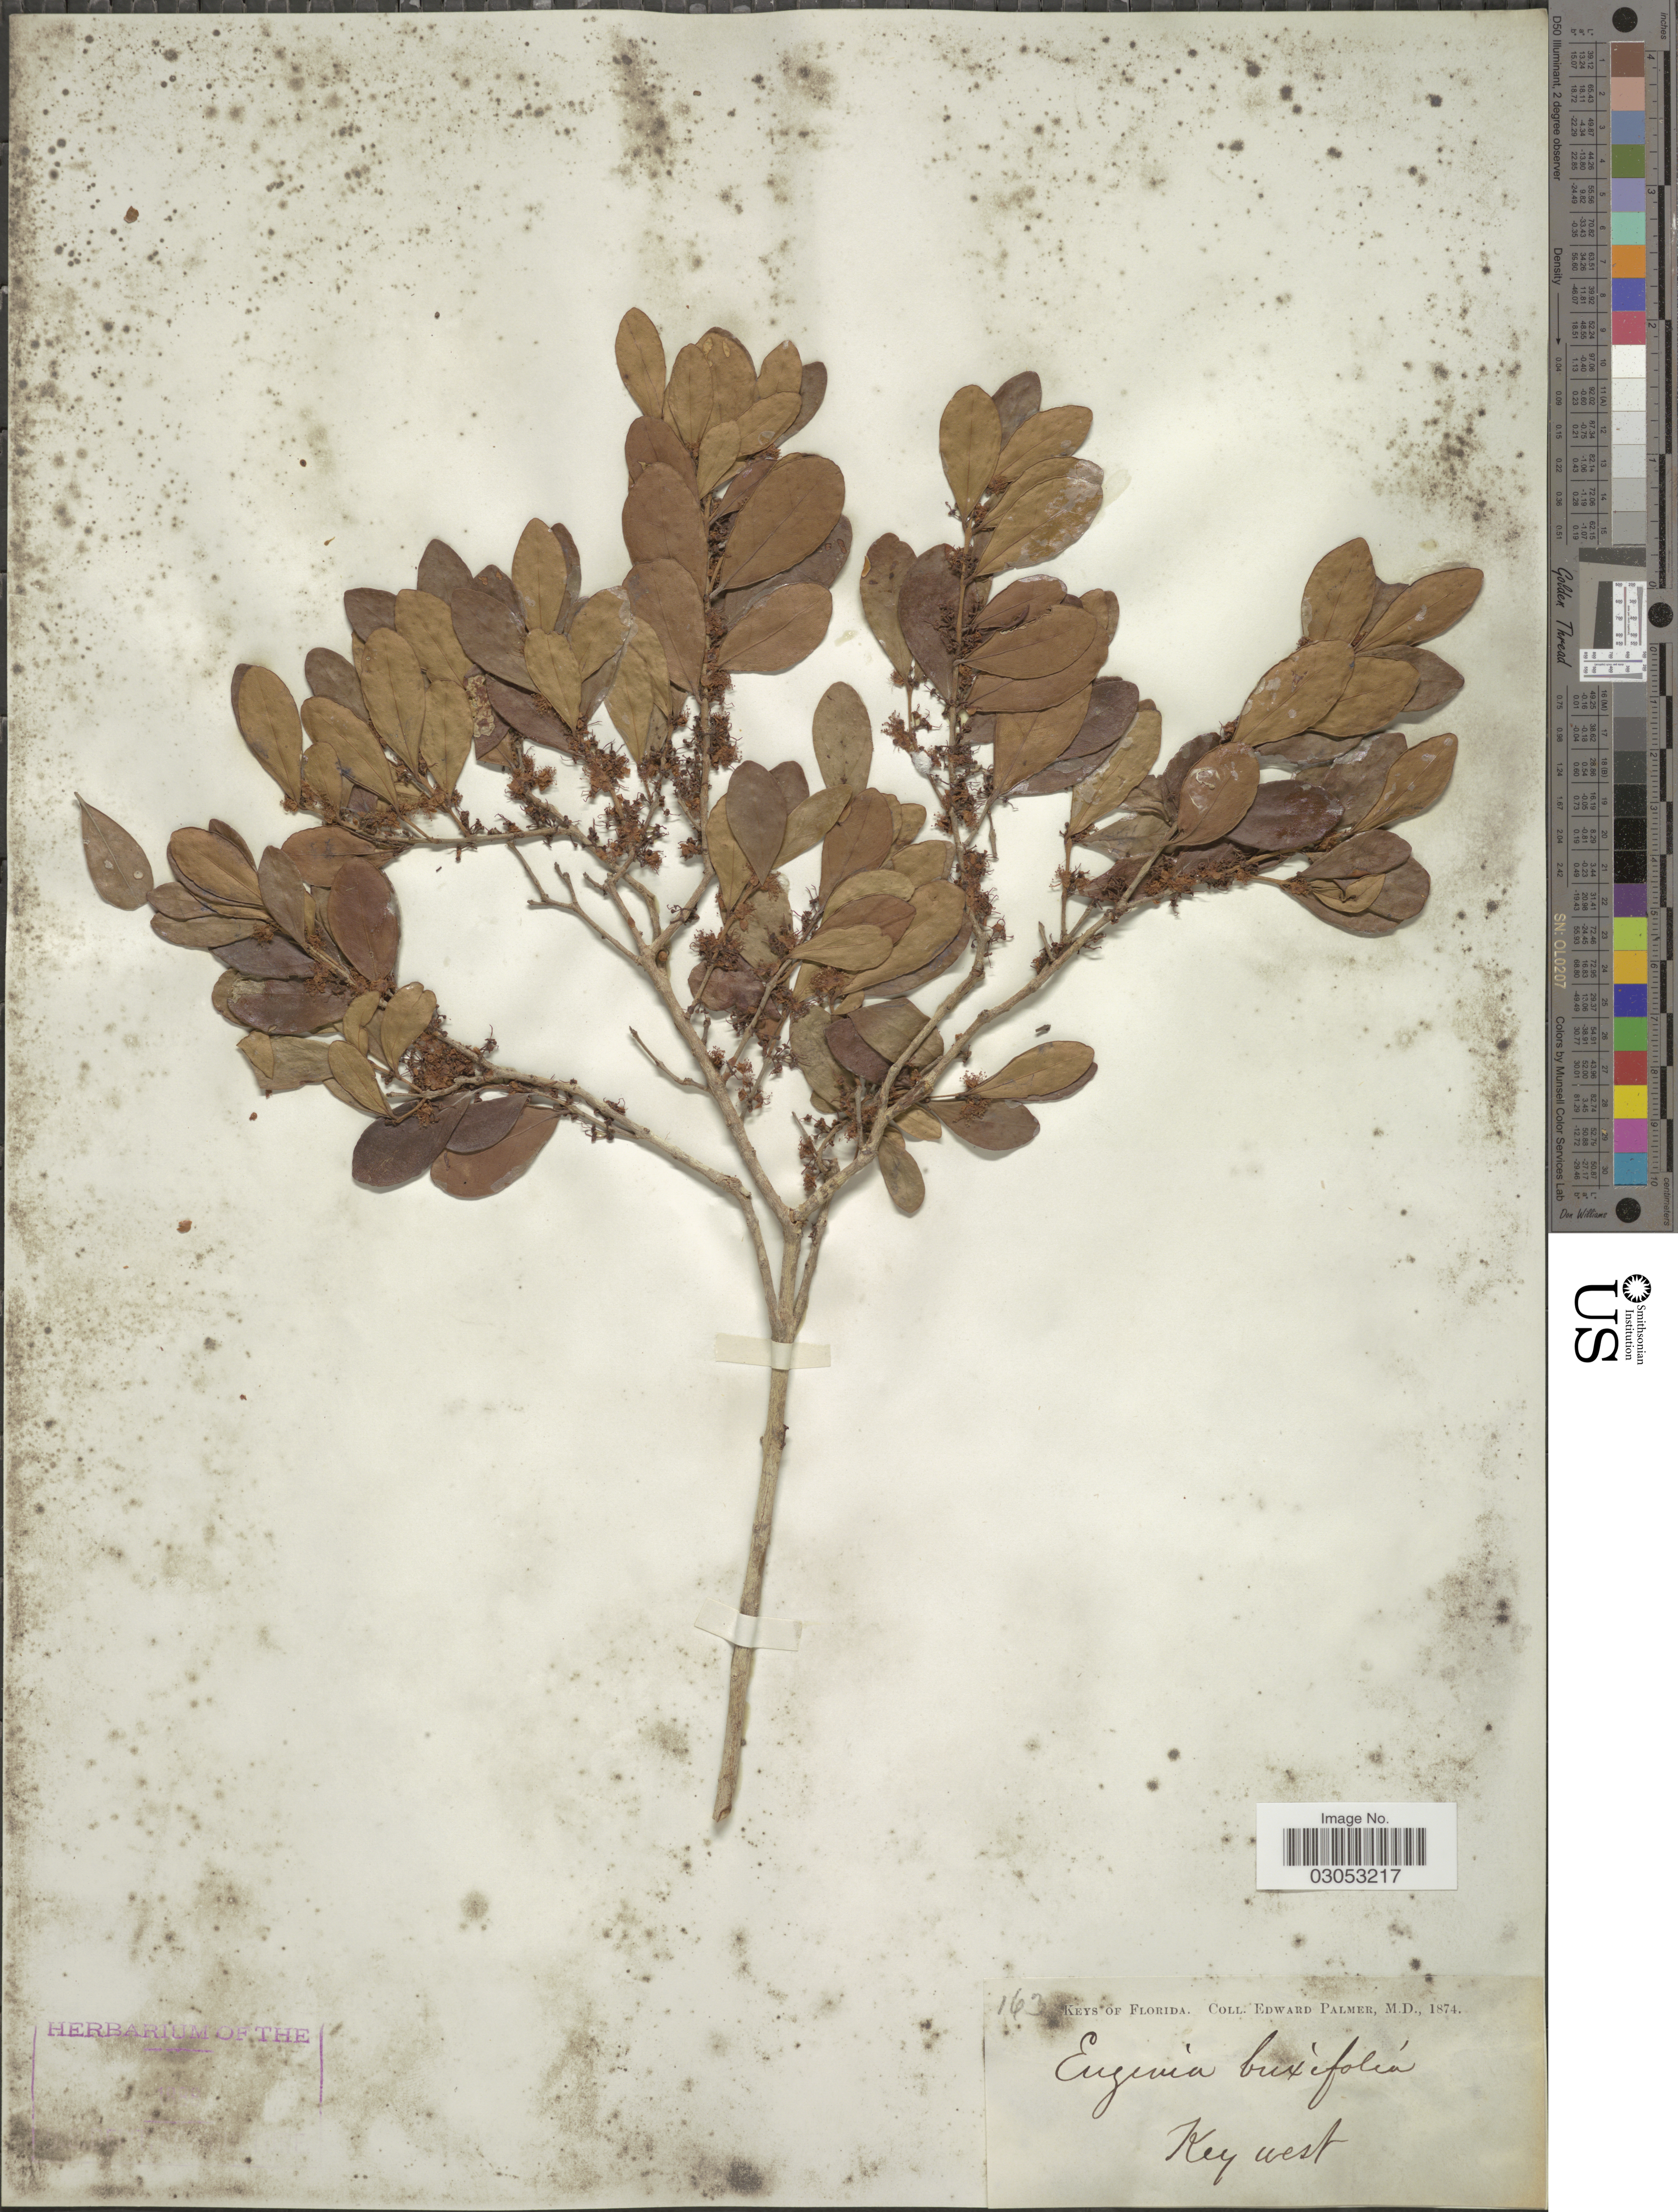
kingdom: Plantae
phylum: Tracheophyta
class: Magnoliopsida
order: Myrtales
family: Myrtaceae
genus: Eugenia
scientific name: Eugenia foetida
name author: Pers.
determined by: Strong, Mark T., (BOT), Smithsonian Institution - National Museum of Natural History (UNITED STATES)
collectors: E. Palmer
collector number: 163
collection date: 1874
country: United States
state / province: Florida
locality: Key west.